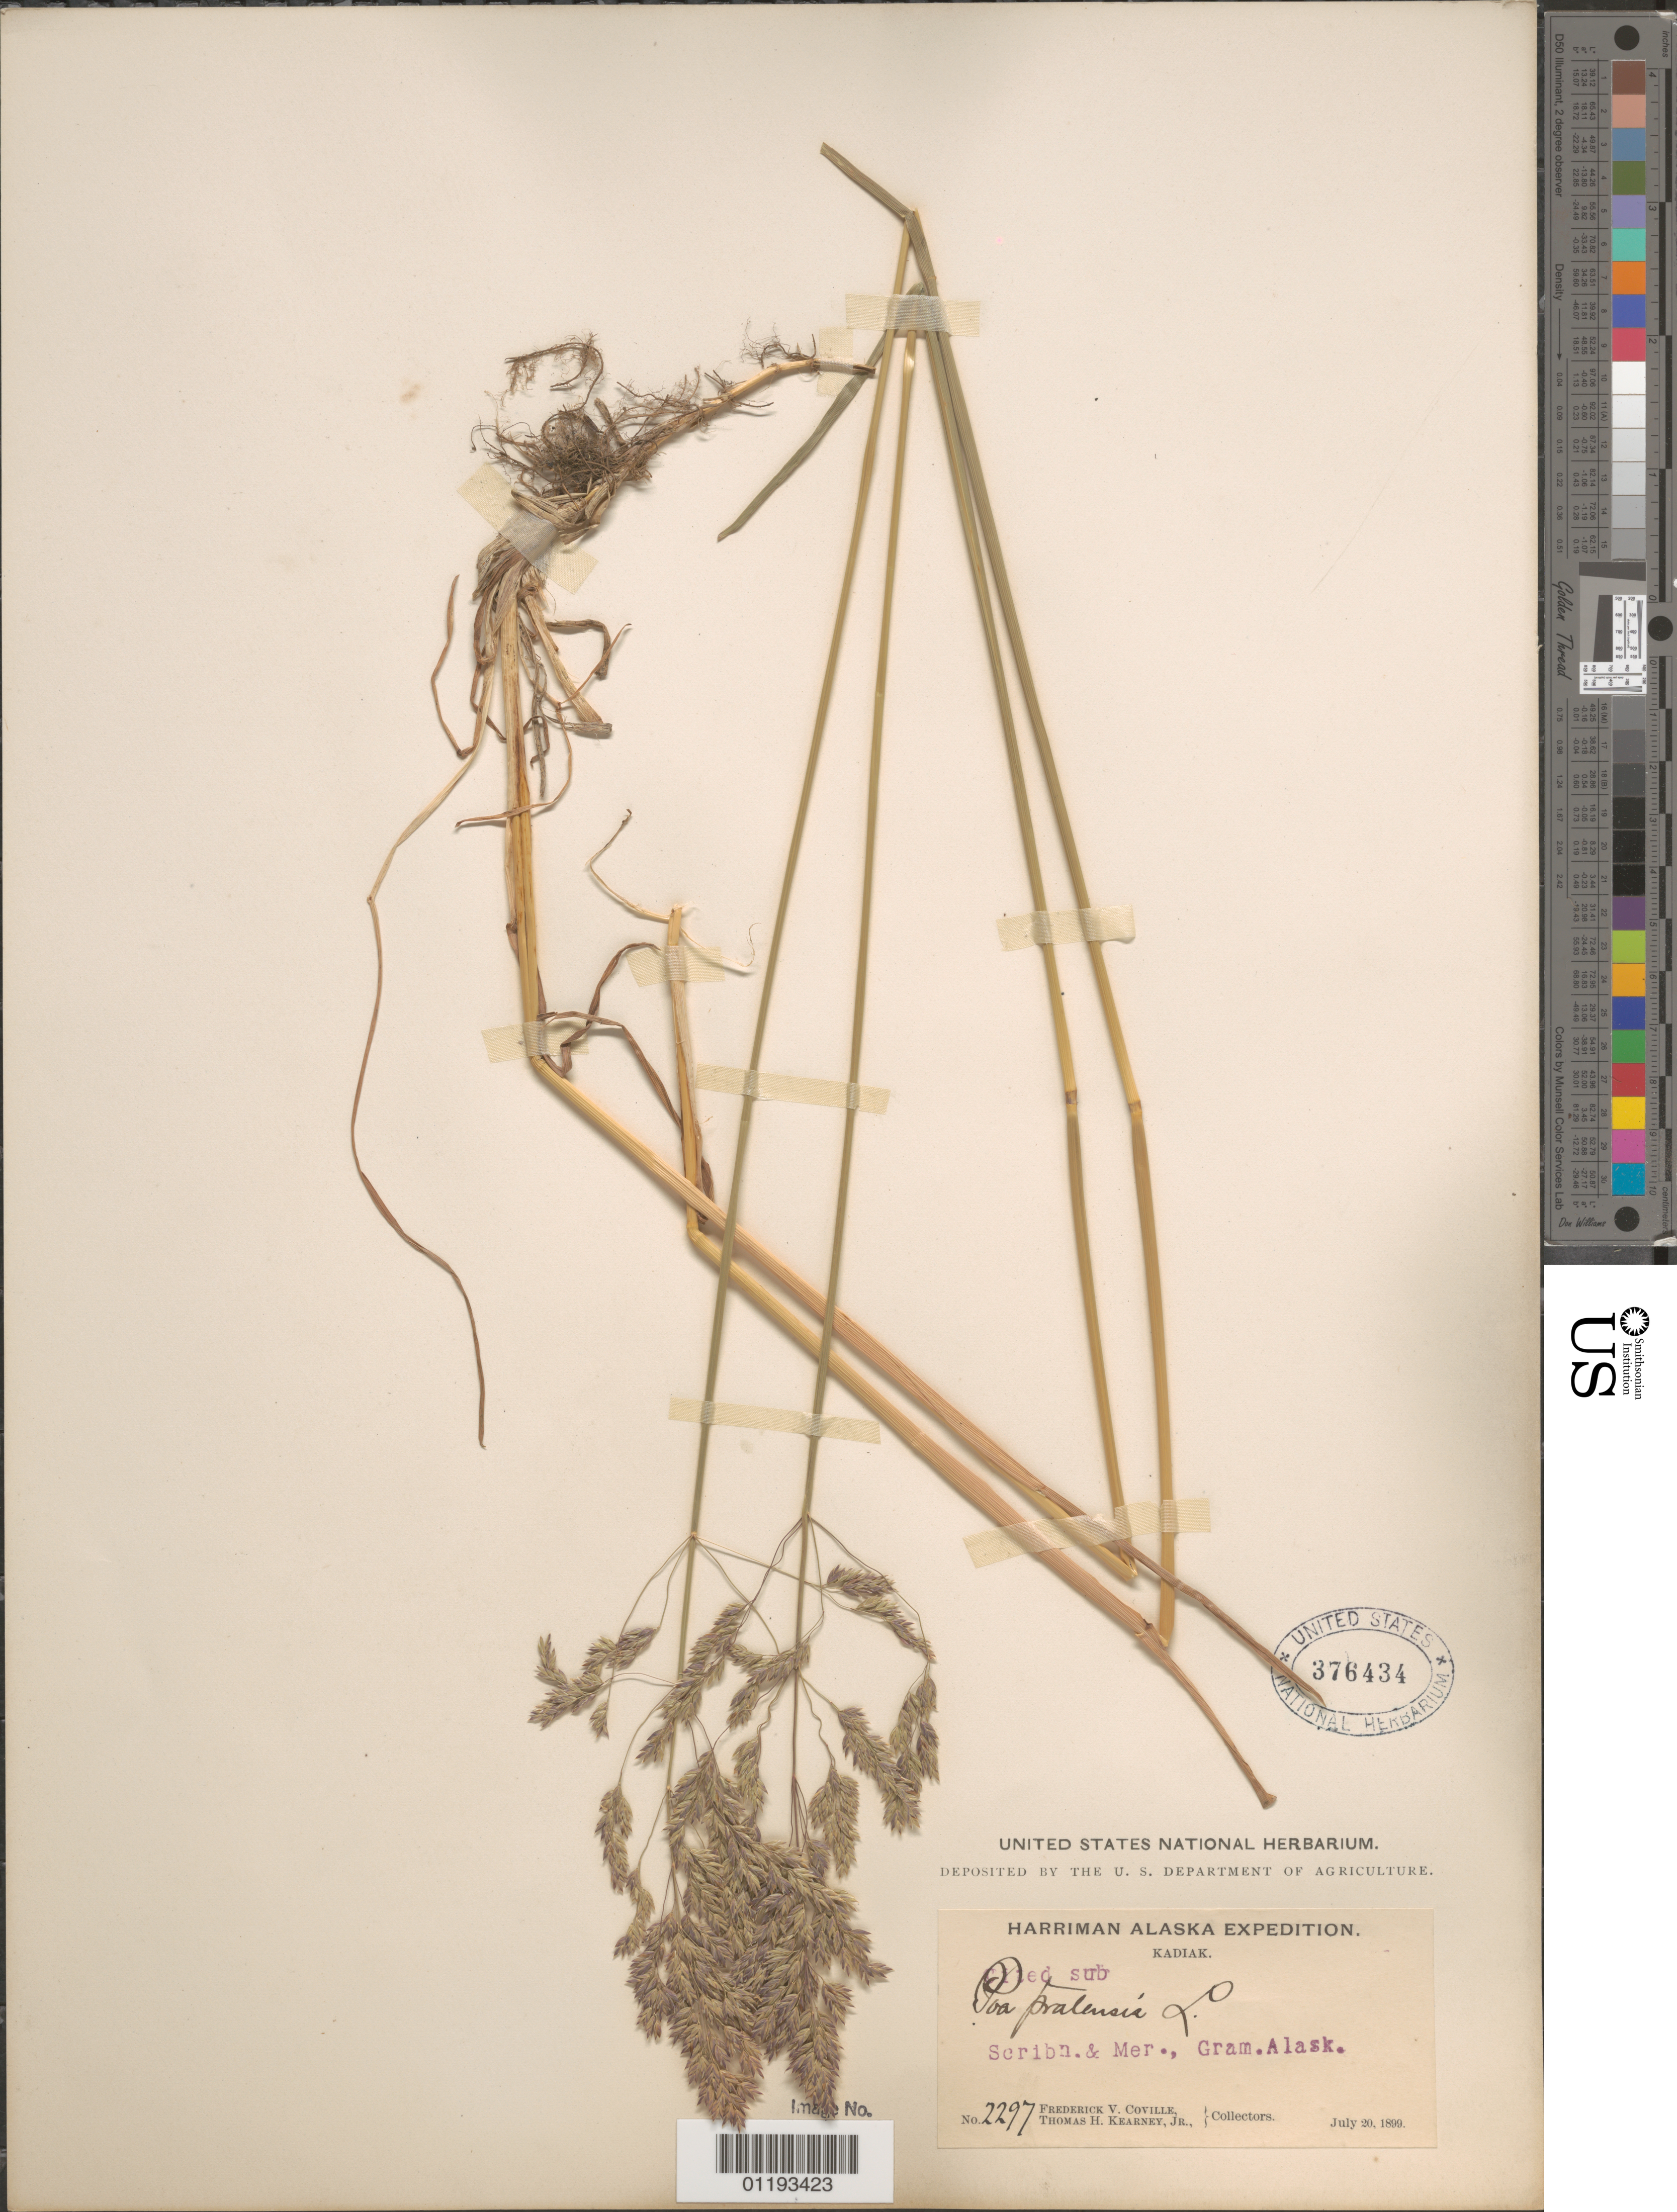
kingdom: Plantae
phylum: Tracheophyta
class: Liliopsida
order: Poales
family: Poaceae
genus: Poa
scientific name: Poa pratensis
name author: L.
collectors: F. V. Coville & T. H. Kearney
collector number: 2297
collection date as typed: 20 Jul 1899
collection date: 1899-07-20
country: United States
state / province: Alaska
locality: Kodiak (as Kadiak)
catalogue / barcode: US 376434